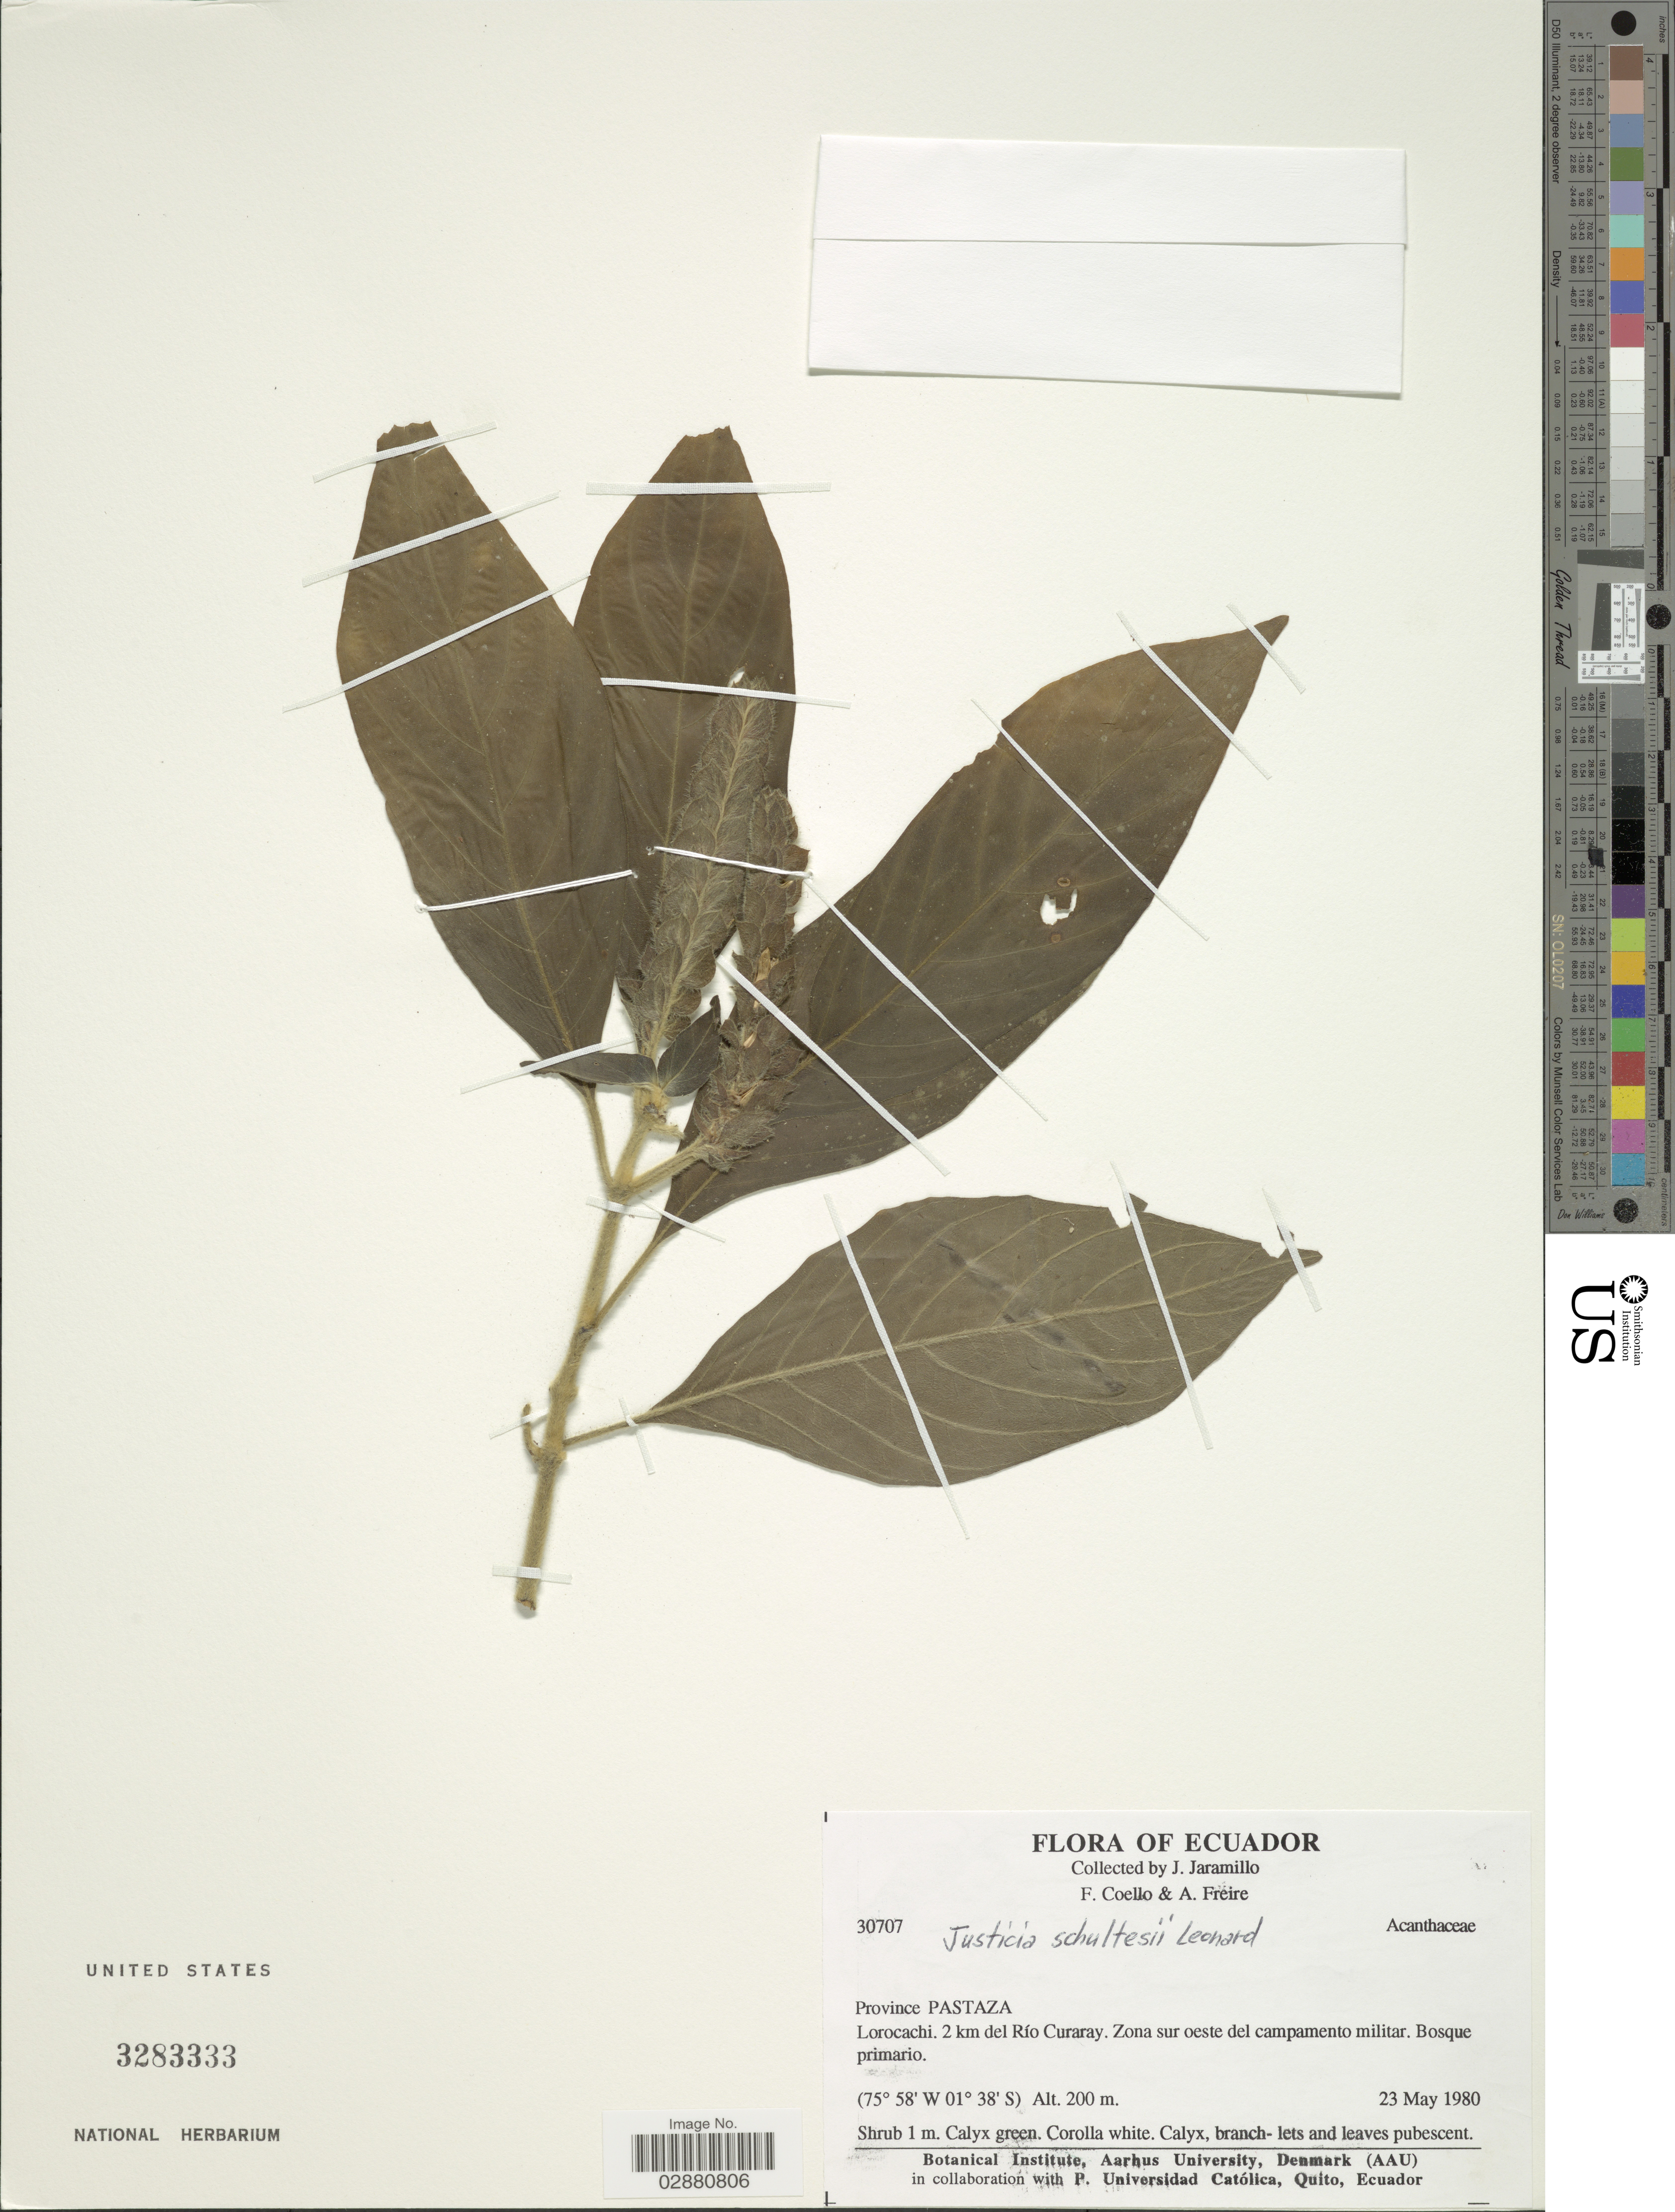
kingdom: Plantae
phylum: Tracheophyta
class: Magnoliopsida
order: Lamiales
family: Acanthaceae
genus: Justicia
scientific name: Justicia schultesii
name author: Leonard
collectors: J. Jaramillo, F. Coello & A. Freire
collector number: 30707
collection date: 1980-05-23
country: Ecuador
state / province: Pastaza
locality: Province Pastaza. Lorocachi. 2 km del Río Curaray.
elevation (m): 200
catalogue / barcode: US 3283333